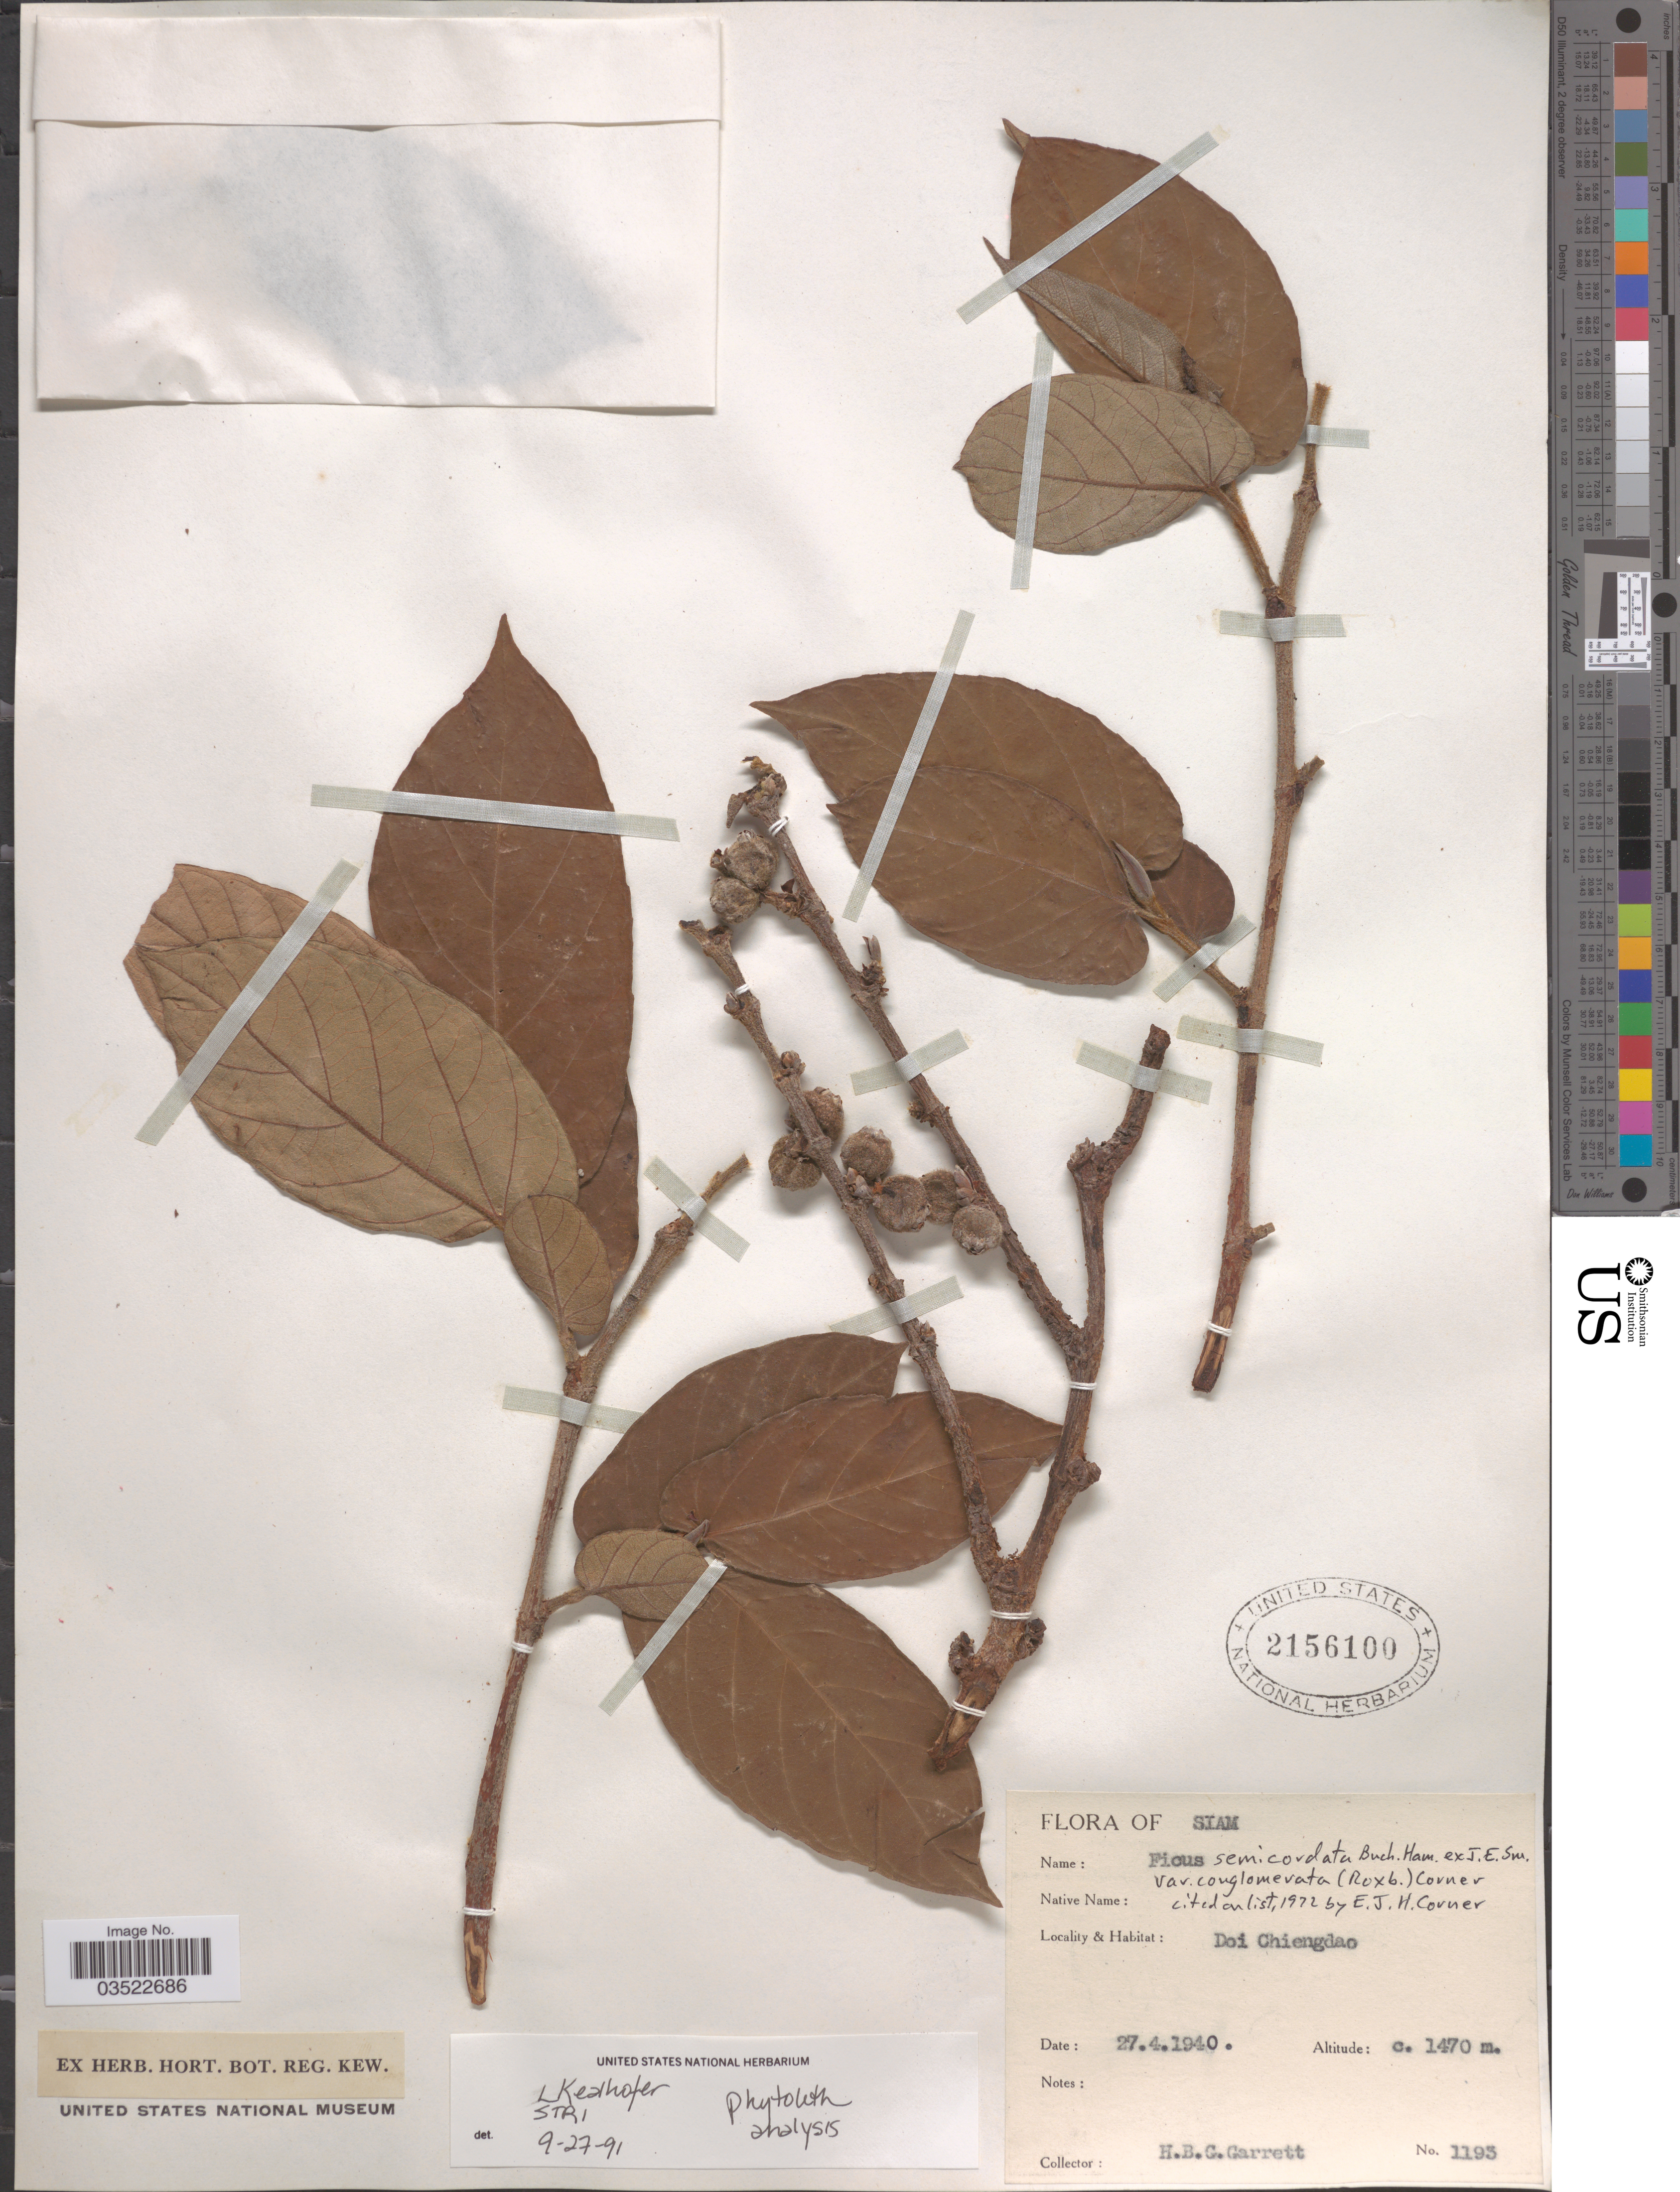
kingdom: Plantae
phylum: Tracheophyta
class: Magnoliopsida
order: Rosales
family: Moraceae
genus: Ficus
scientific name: Ficus semicordata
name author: Buch.-Ham. ex Sm.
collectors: H. Garrett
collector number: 1193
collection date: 1940-04-27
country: Thailand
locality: Siam. Doi Chiengdao.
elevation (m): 1470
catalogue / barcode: US 2156100